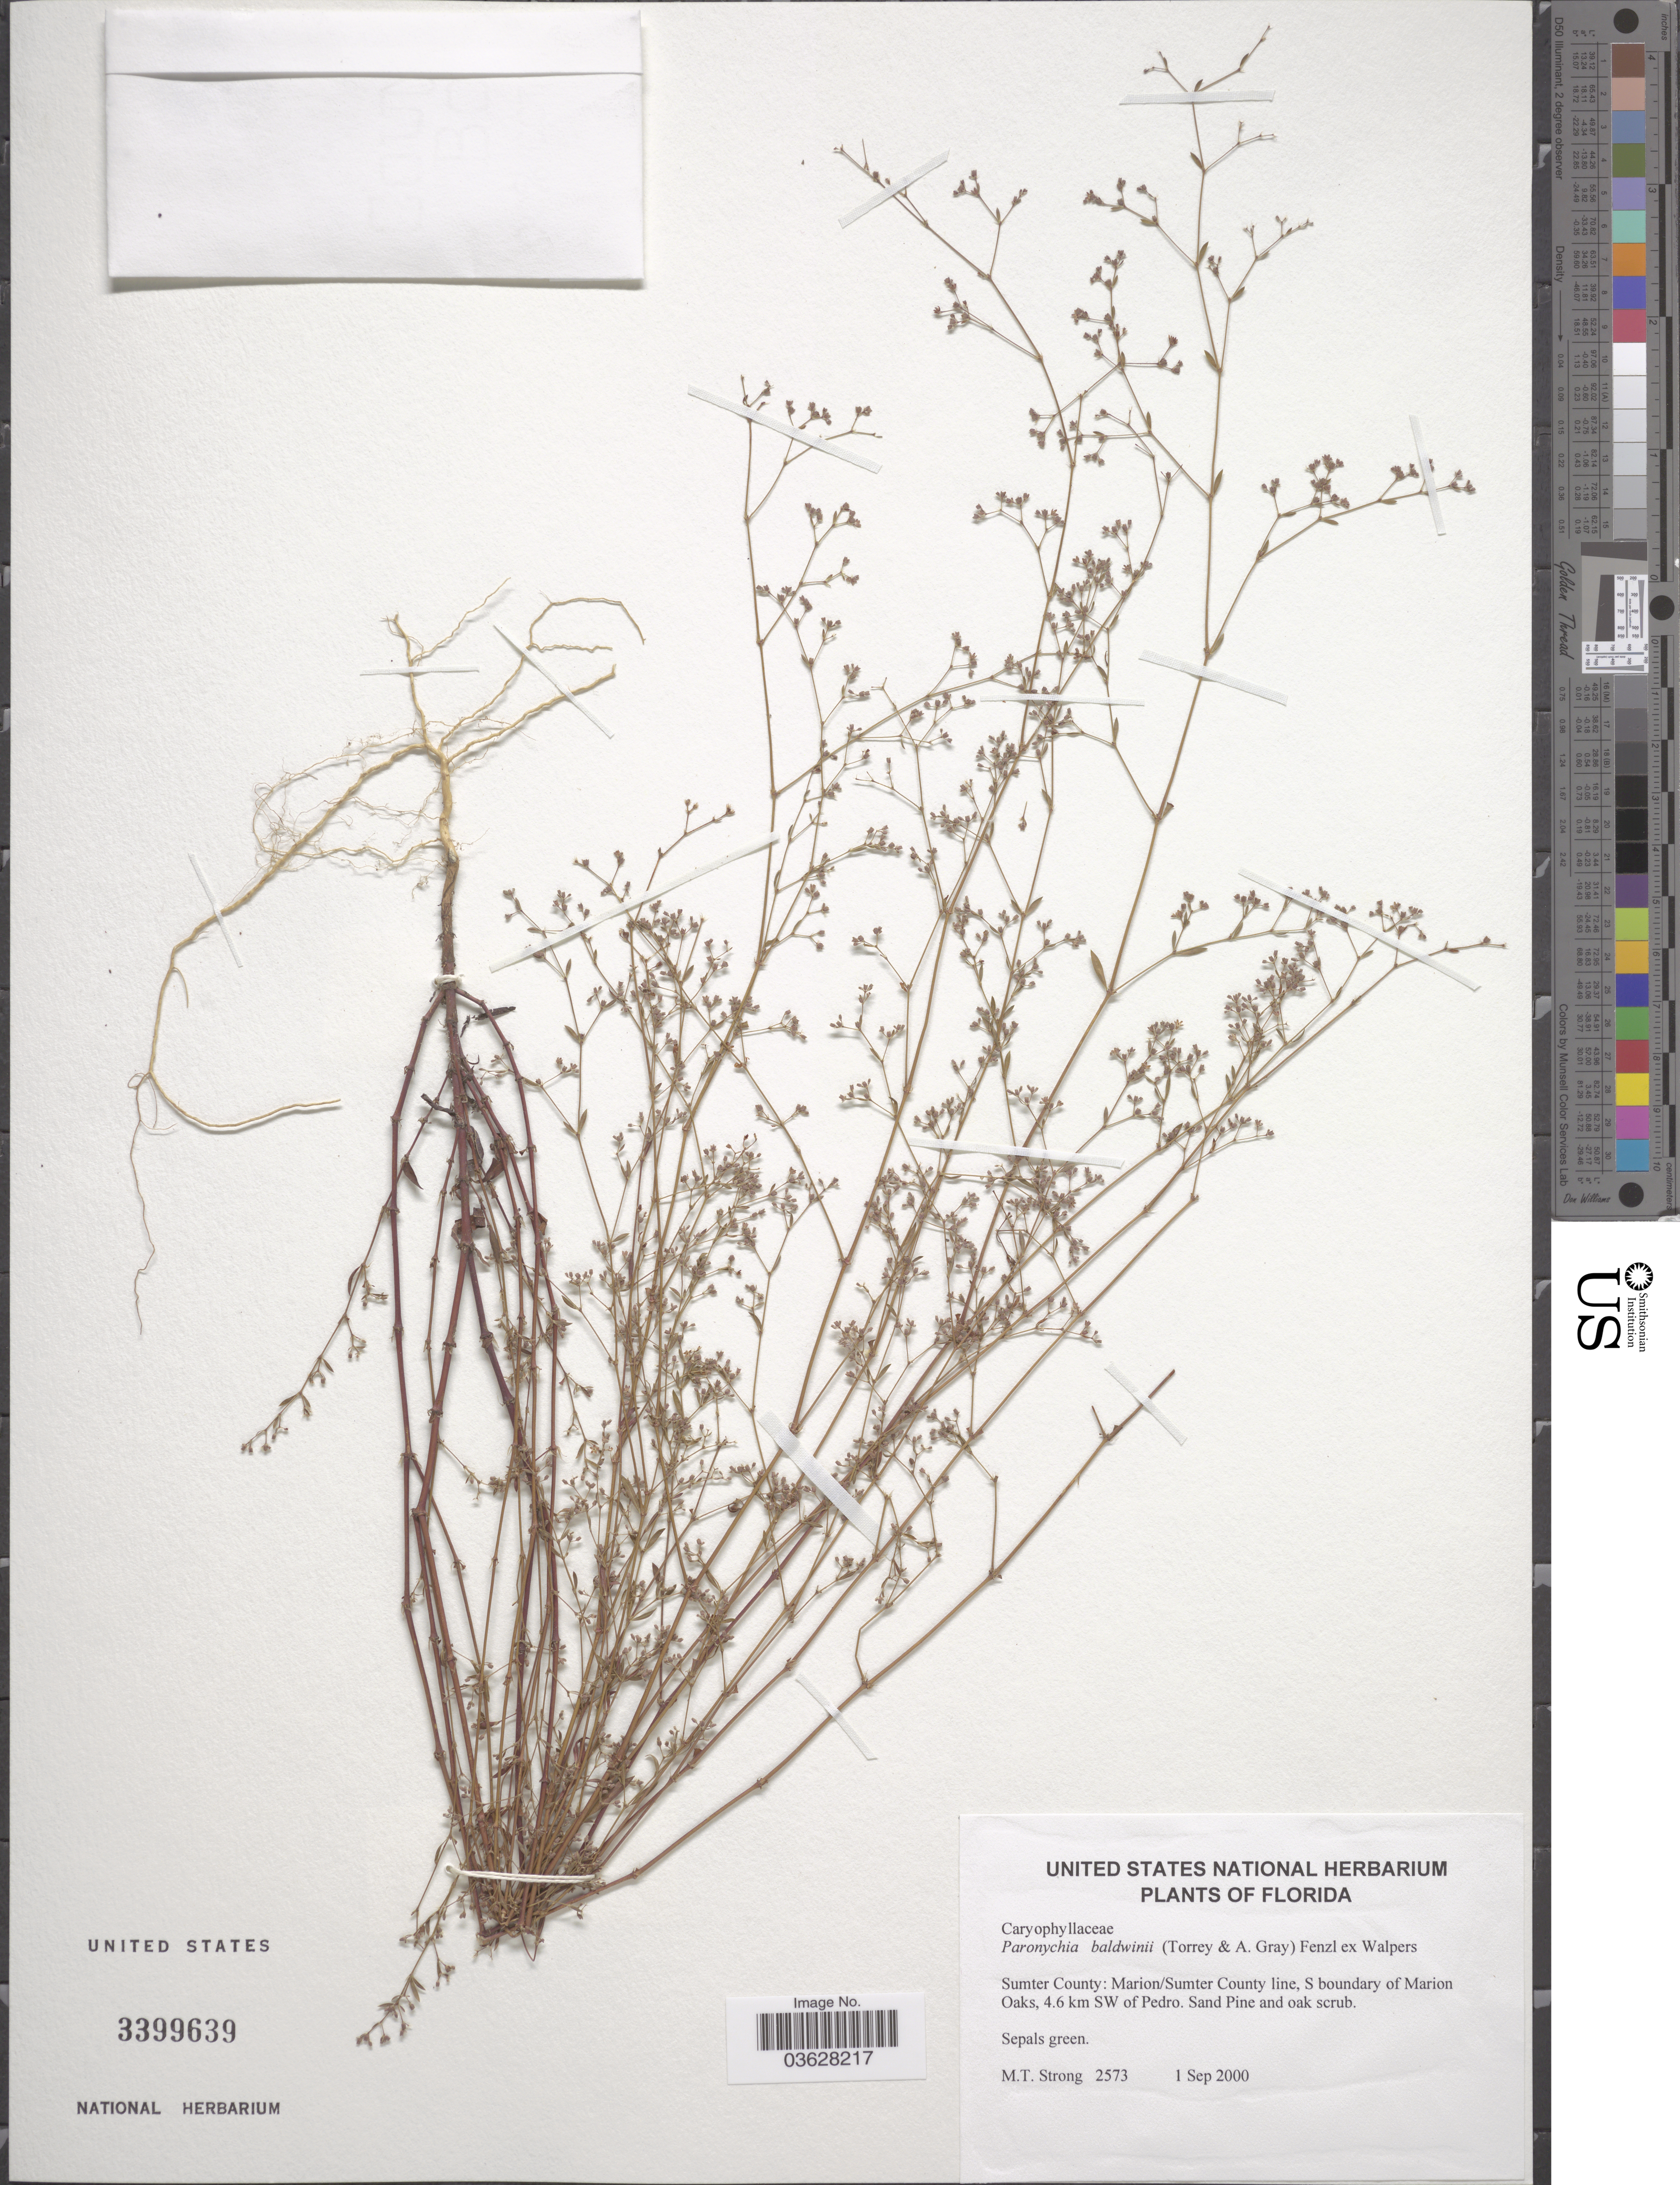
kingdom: Plantae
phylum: Tracheophyta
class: Magnoliopsida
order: Caryophyllales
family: Caryophyllaceae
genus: Paronychia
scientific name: Paronychia baldwinii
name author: (A. Gray & Torr.) Fenzl ex Walp.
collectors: M. T. Strong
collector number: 2573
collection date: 2000-09-01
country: United States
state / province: Florida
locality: Sumter County: Marion/Sumter County line, S boundary of Marion Oaks, 4.6 km SW of Pedro.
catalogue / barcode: US 3399639